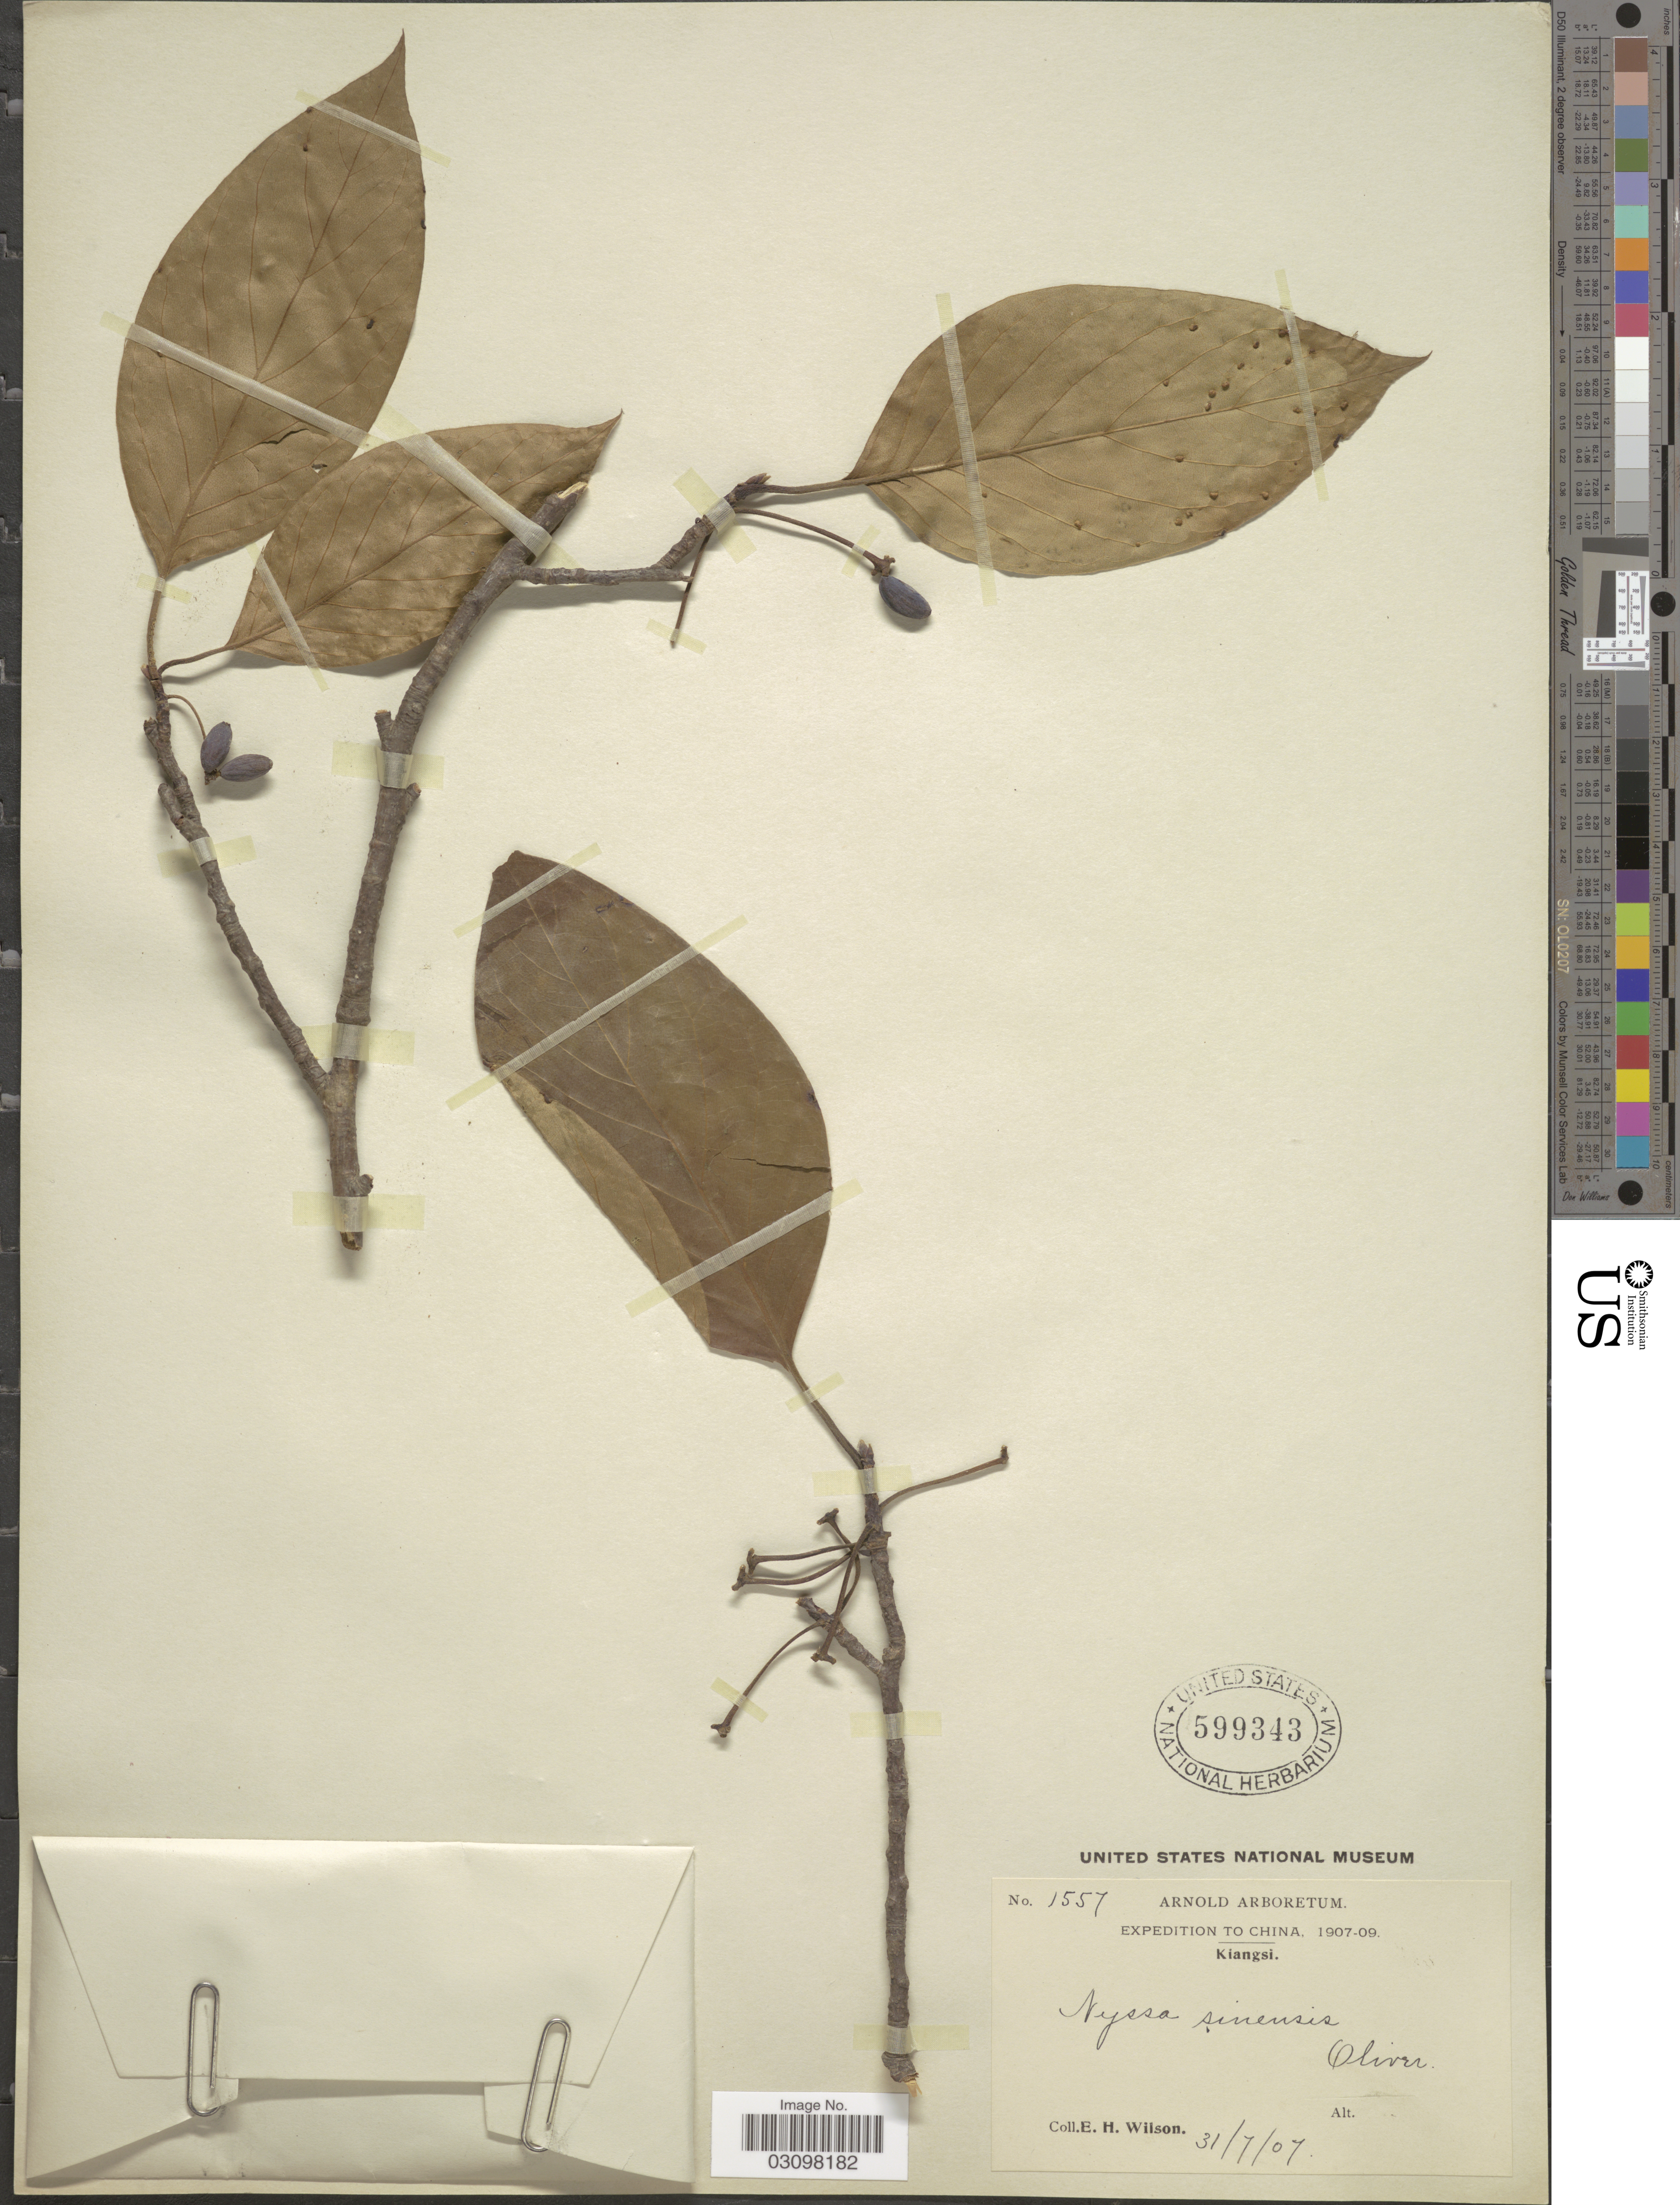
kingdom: Plantae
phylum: Tracheophyta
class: Magnoliopsida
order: Cornales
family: Nyssaceae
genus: Nyssa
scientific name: Nyssa sinensis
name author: Oliv. in Hook.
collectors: E. Wilson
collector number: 1557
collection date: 1907-07-31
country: China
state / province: Jiangxi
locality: Kiangsi.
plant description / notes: Fruit temporarily sampled for micro-CT scanning.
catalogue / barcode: US 599343